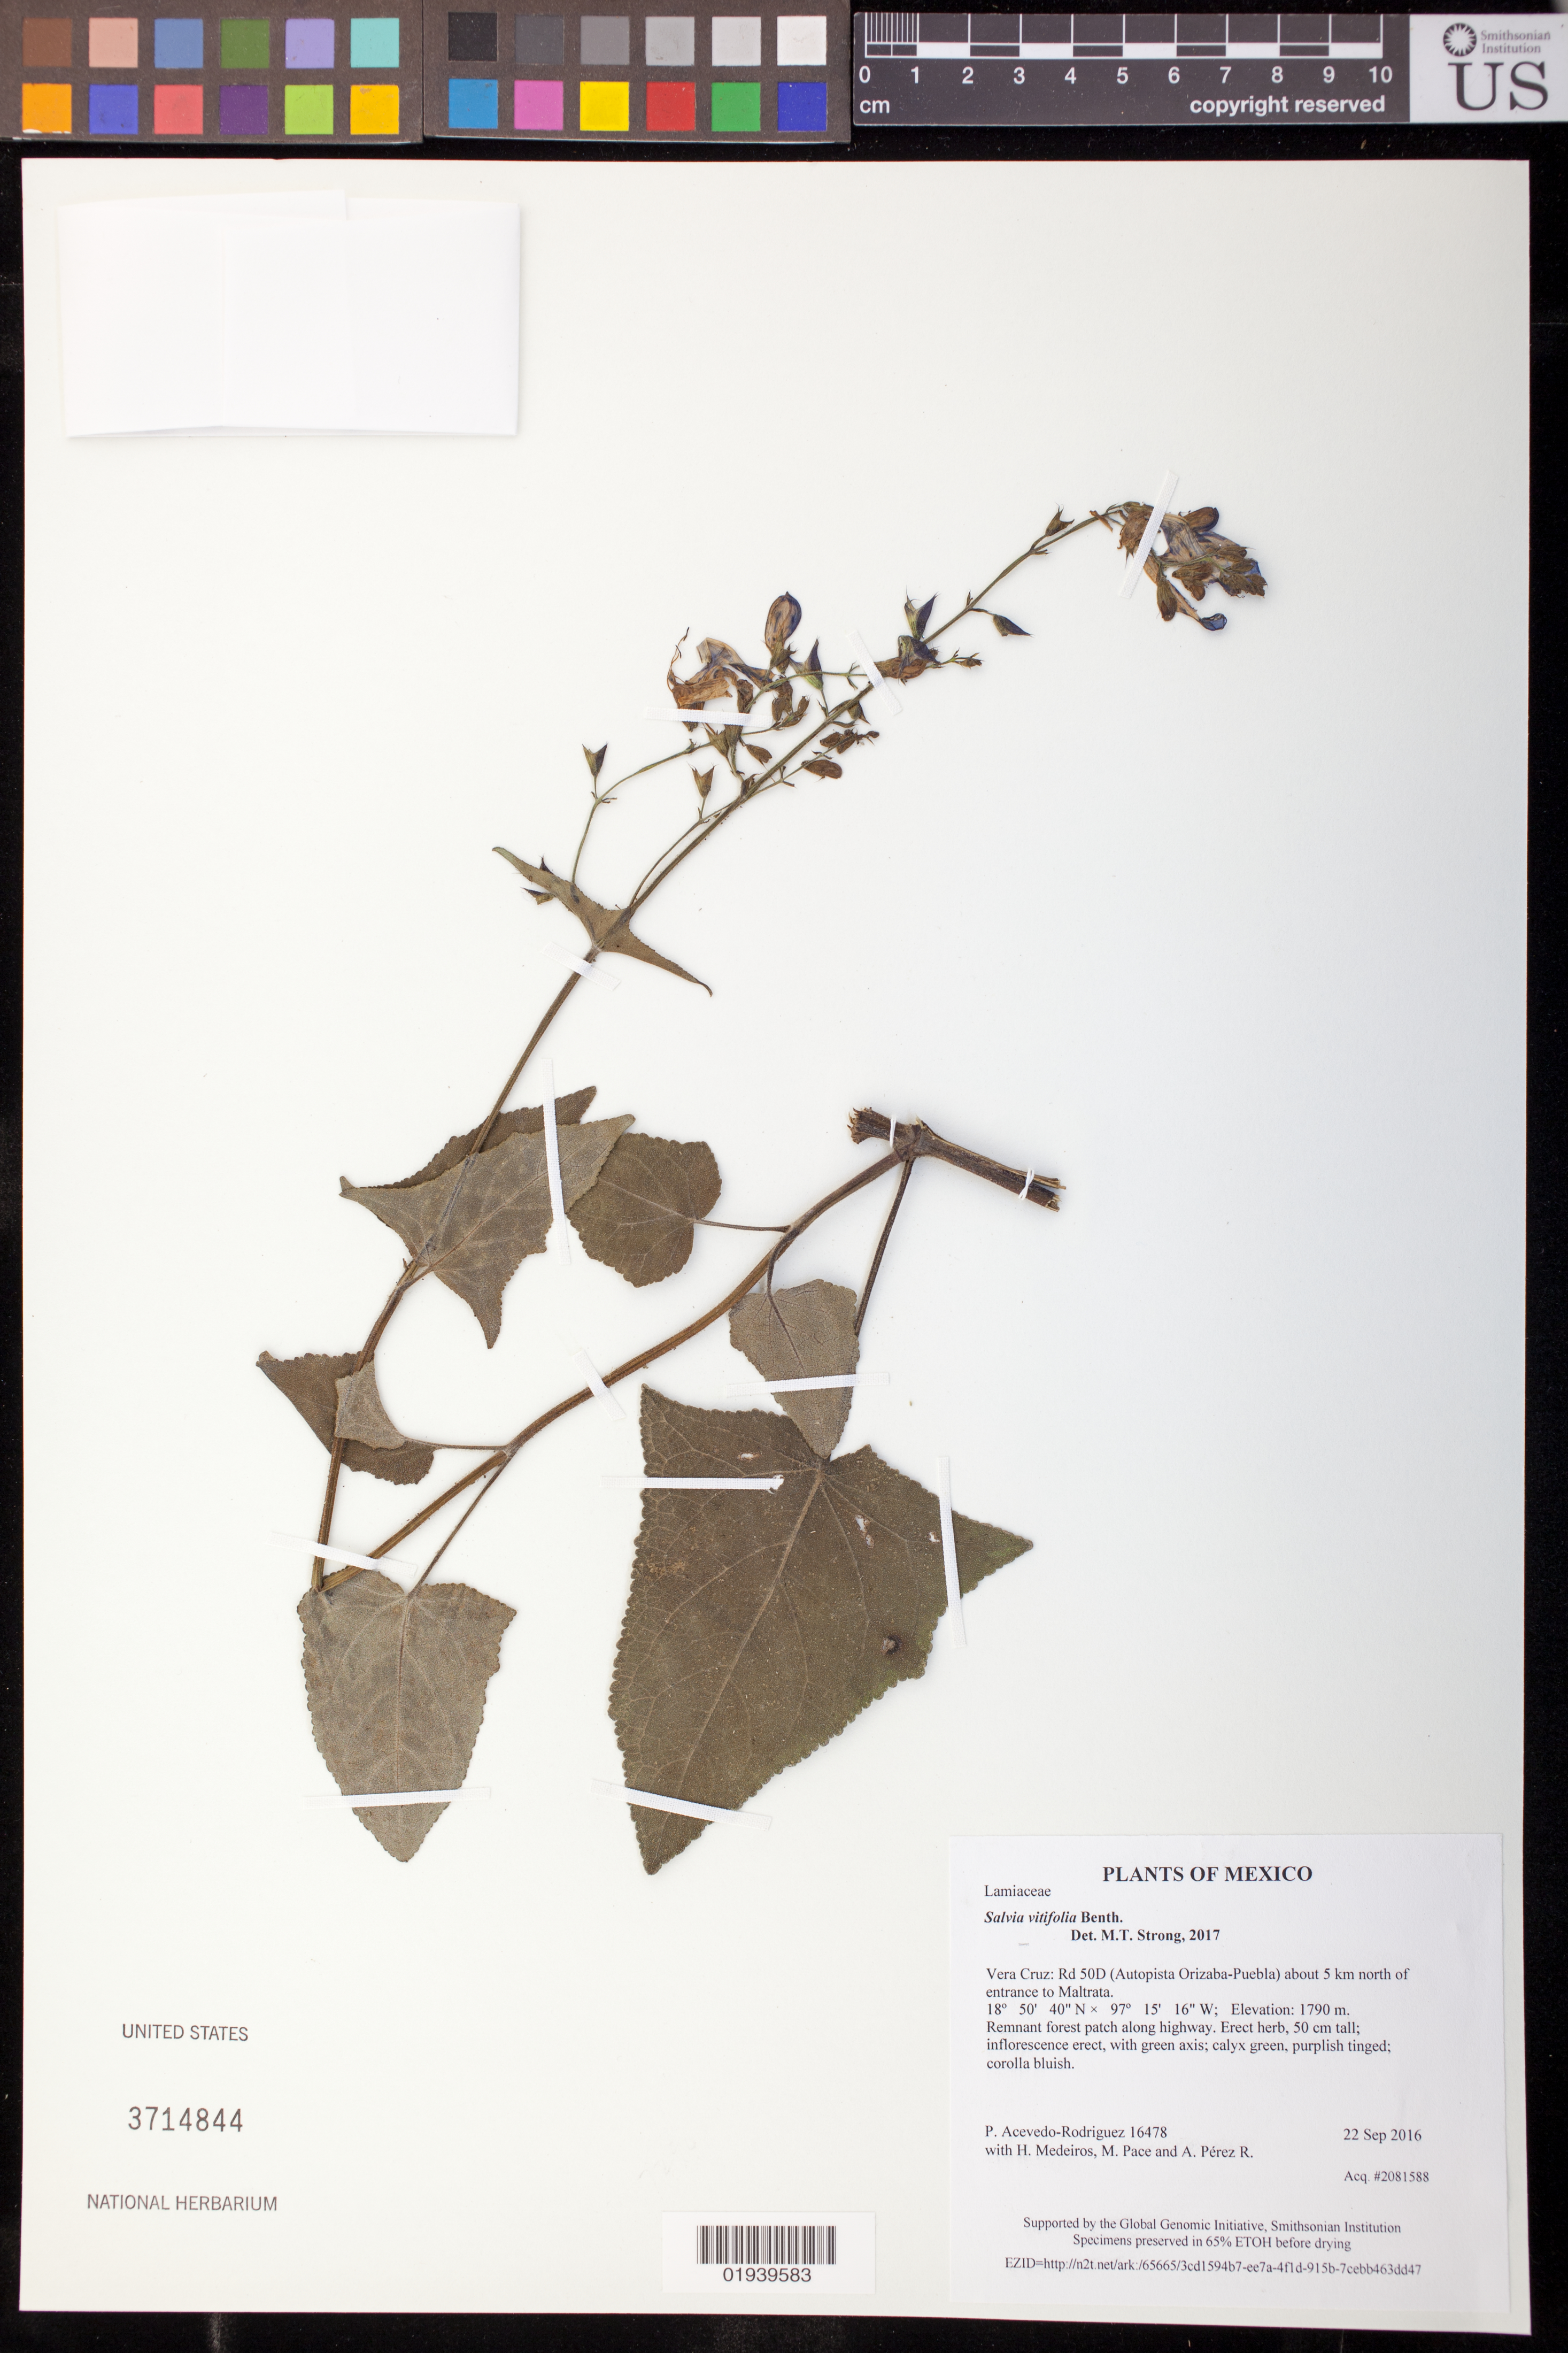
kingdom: Plantae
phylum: Tracheophyta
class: Magnoliopsida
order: Lamiales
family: Lamiaceae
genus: Salvia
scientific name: Salvia vitifolia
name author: Benth.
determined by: Strong, M. T., (US), Smithsonian Institution - National Museum of Natural History (UNITED STATES)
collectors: P. Acevedo-Rodr., H. Medeiros, M. R. Pace & A. Pérez R.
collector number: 16478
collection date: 2016-09-22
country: Mexico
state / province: Veracruz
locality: Rd 50D (Autopista Orizaba-PPuebla) about 5 km north of entrance to Maltrata.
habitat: Remnant forest patch along highway.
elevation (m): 1790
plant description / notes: US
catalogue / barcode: US 3714844